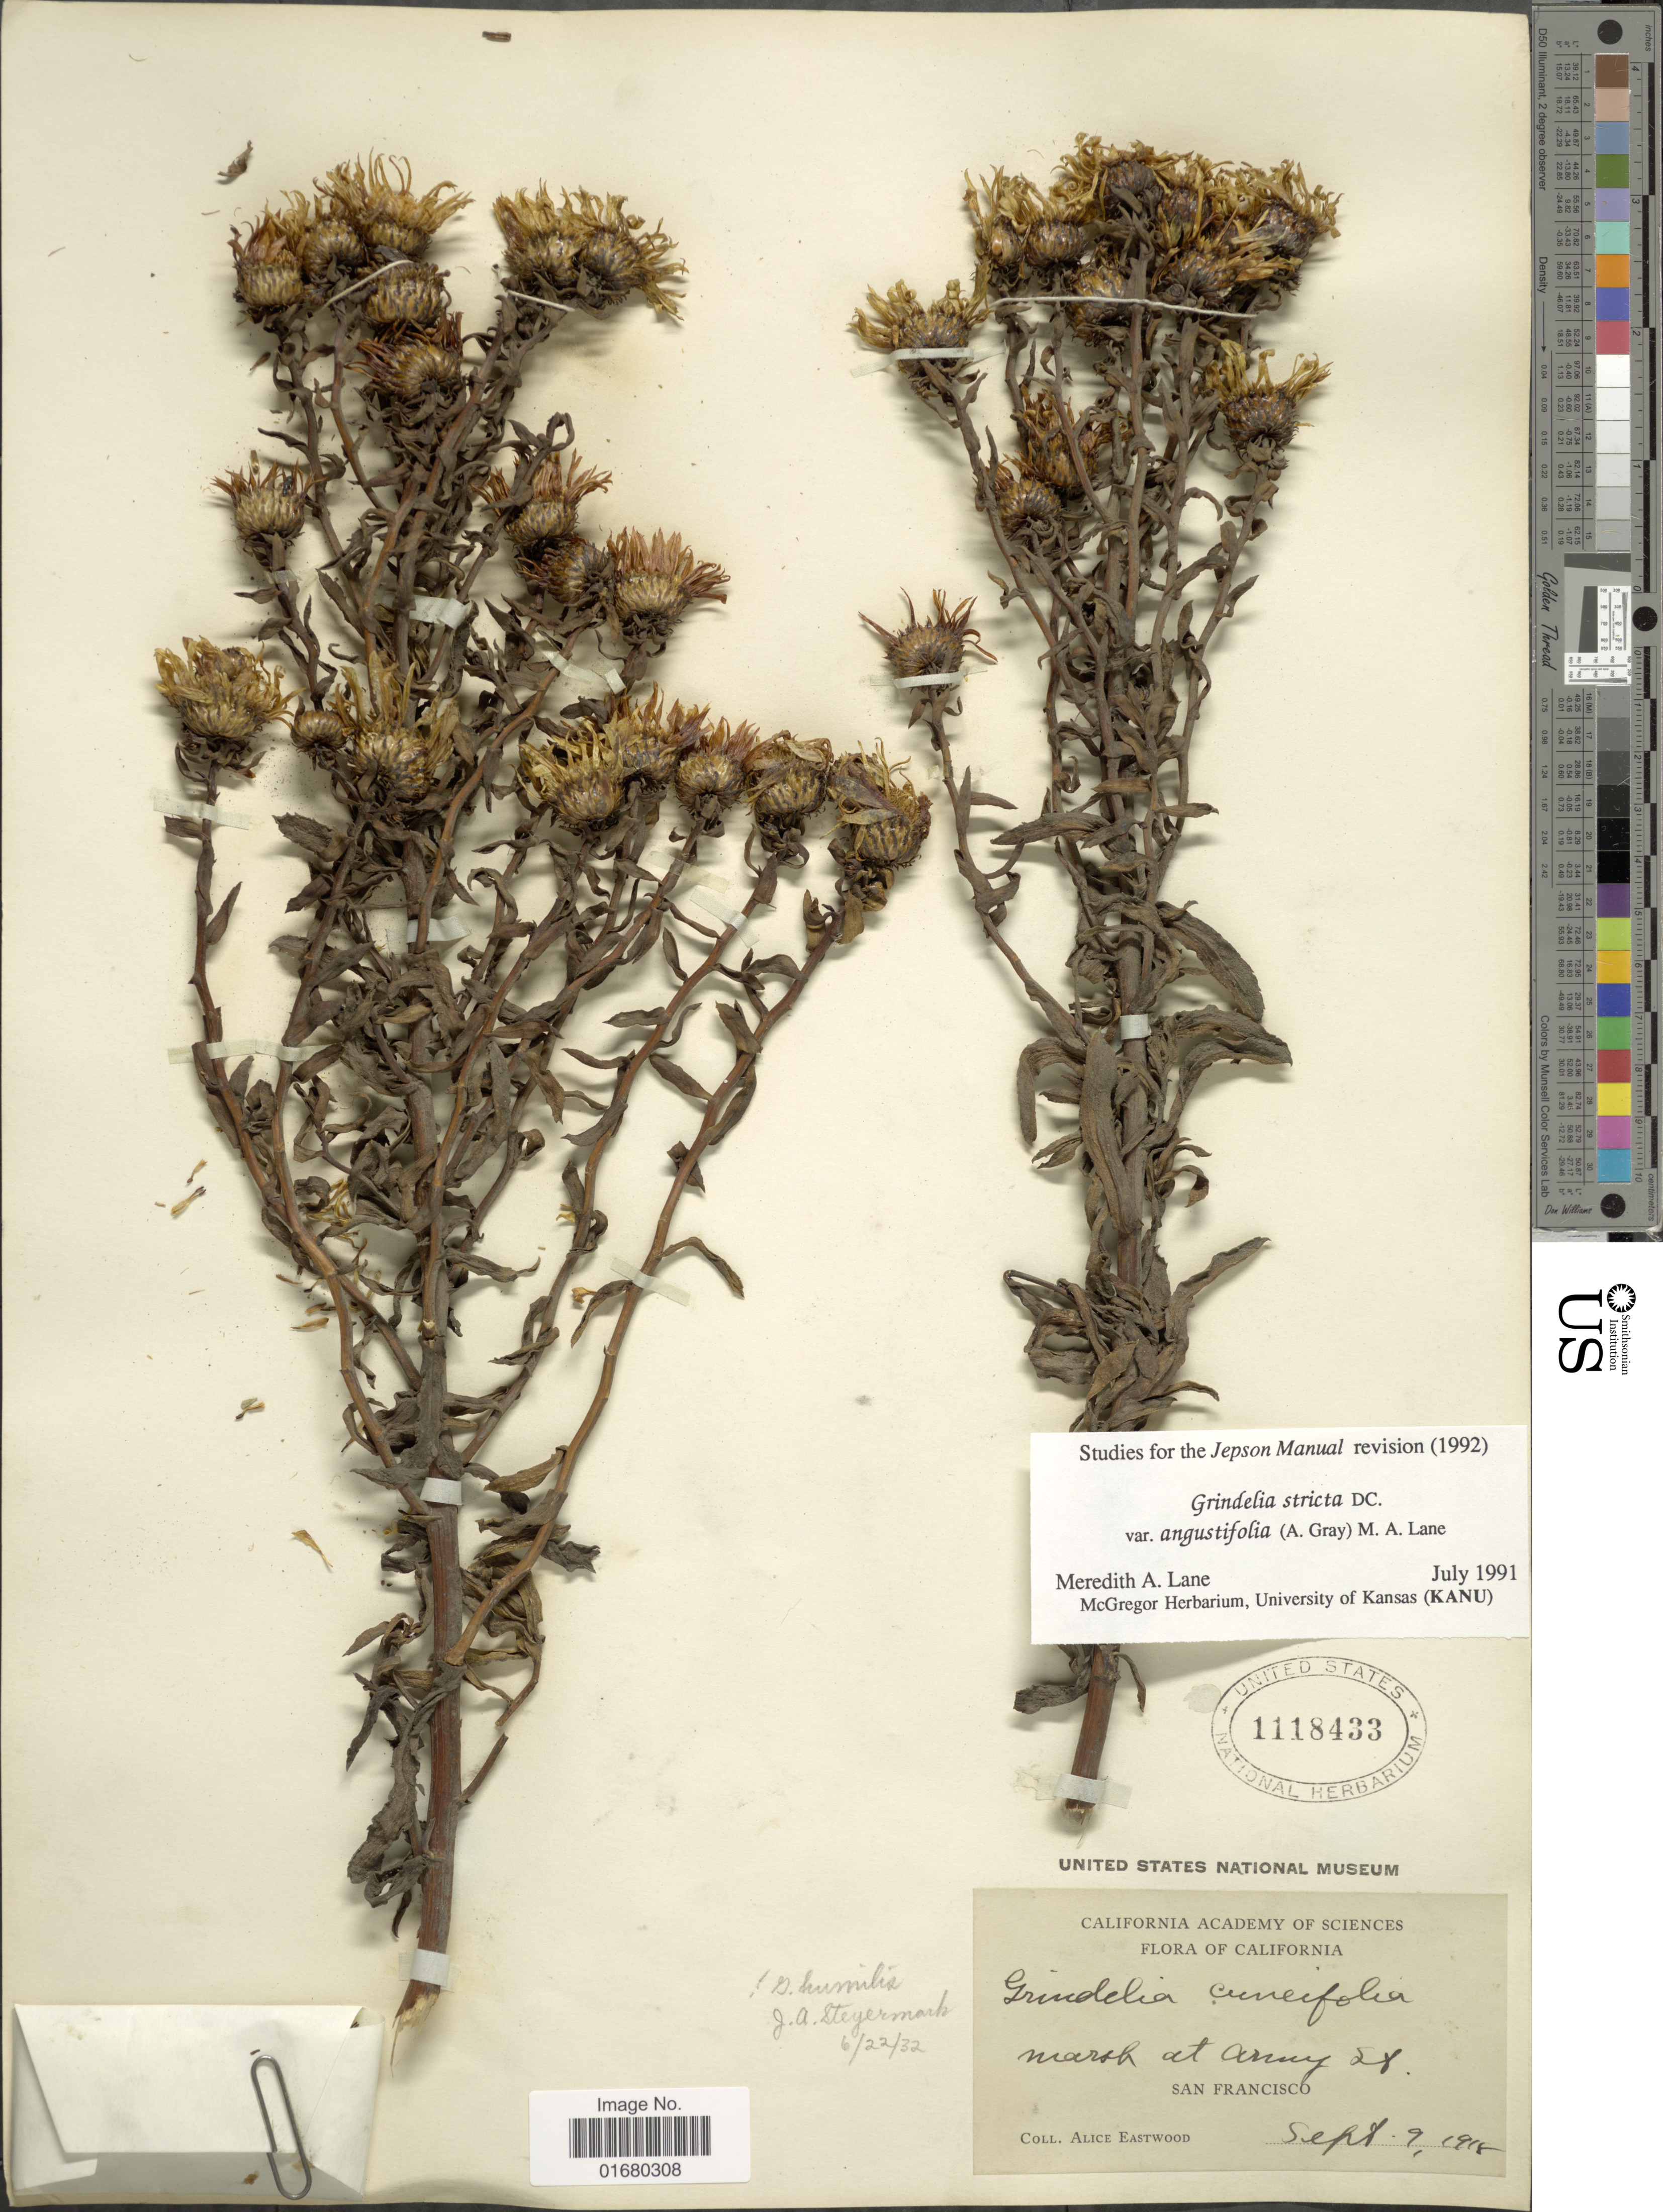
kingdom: Plantae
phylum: Tracheophyta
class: Magnoliopsida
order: Asterales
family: Asteraceae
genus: Grindelia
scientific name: Grindelia stricta var. angustifolia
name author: (A. Gray) M.A. Lane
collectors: A. Eastwood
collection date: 1918-09-09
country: United States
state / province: California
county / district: San Francisco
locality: Marsh at Mary St, San Francisco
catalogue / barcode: US 1118433